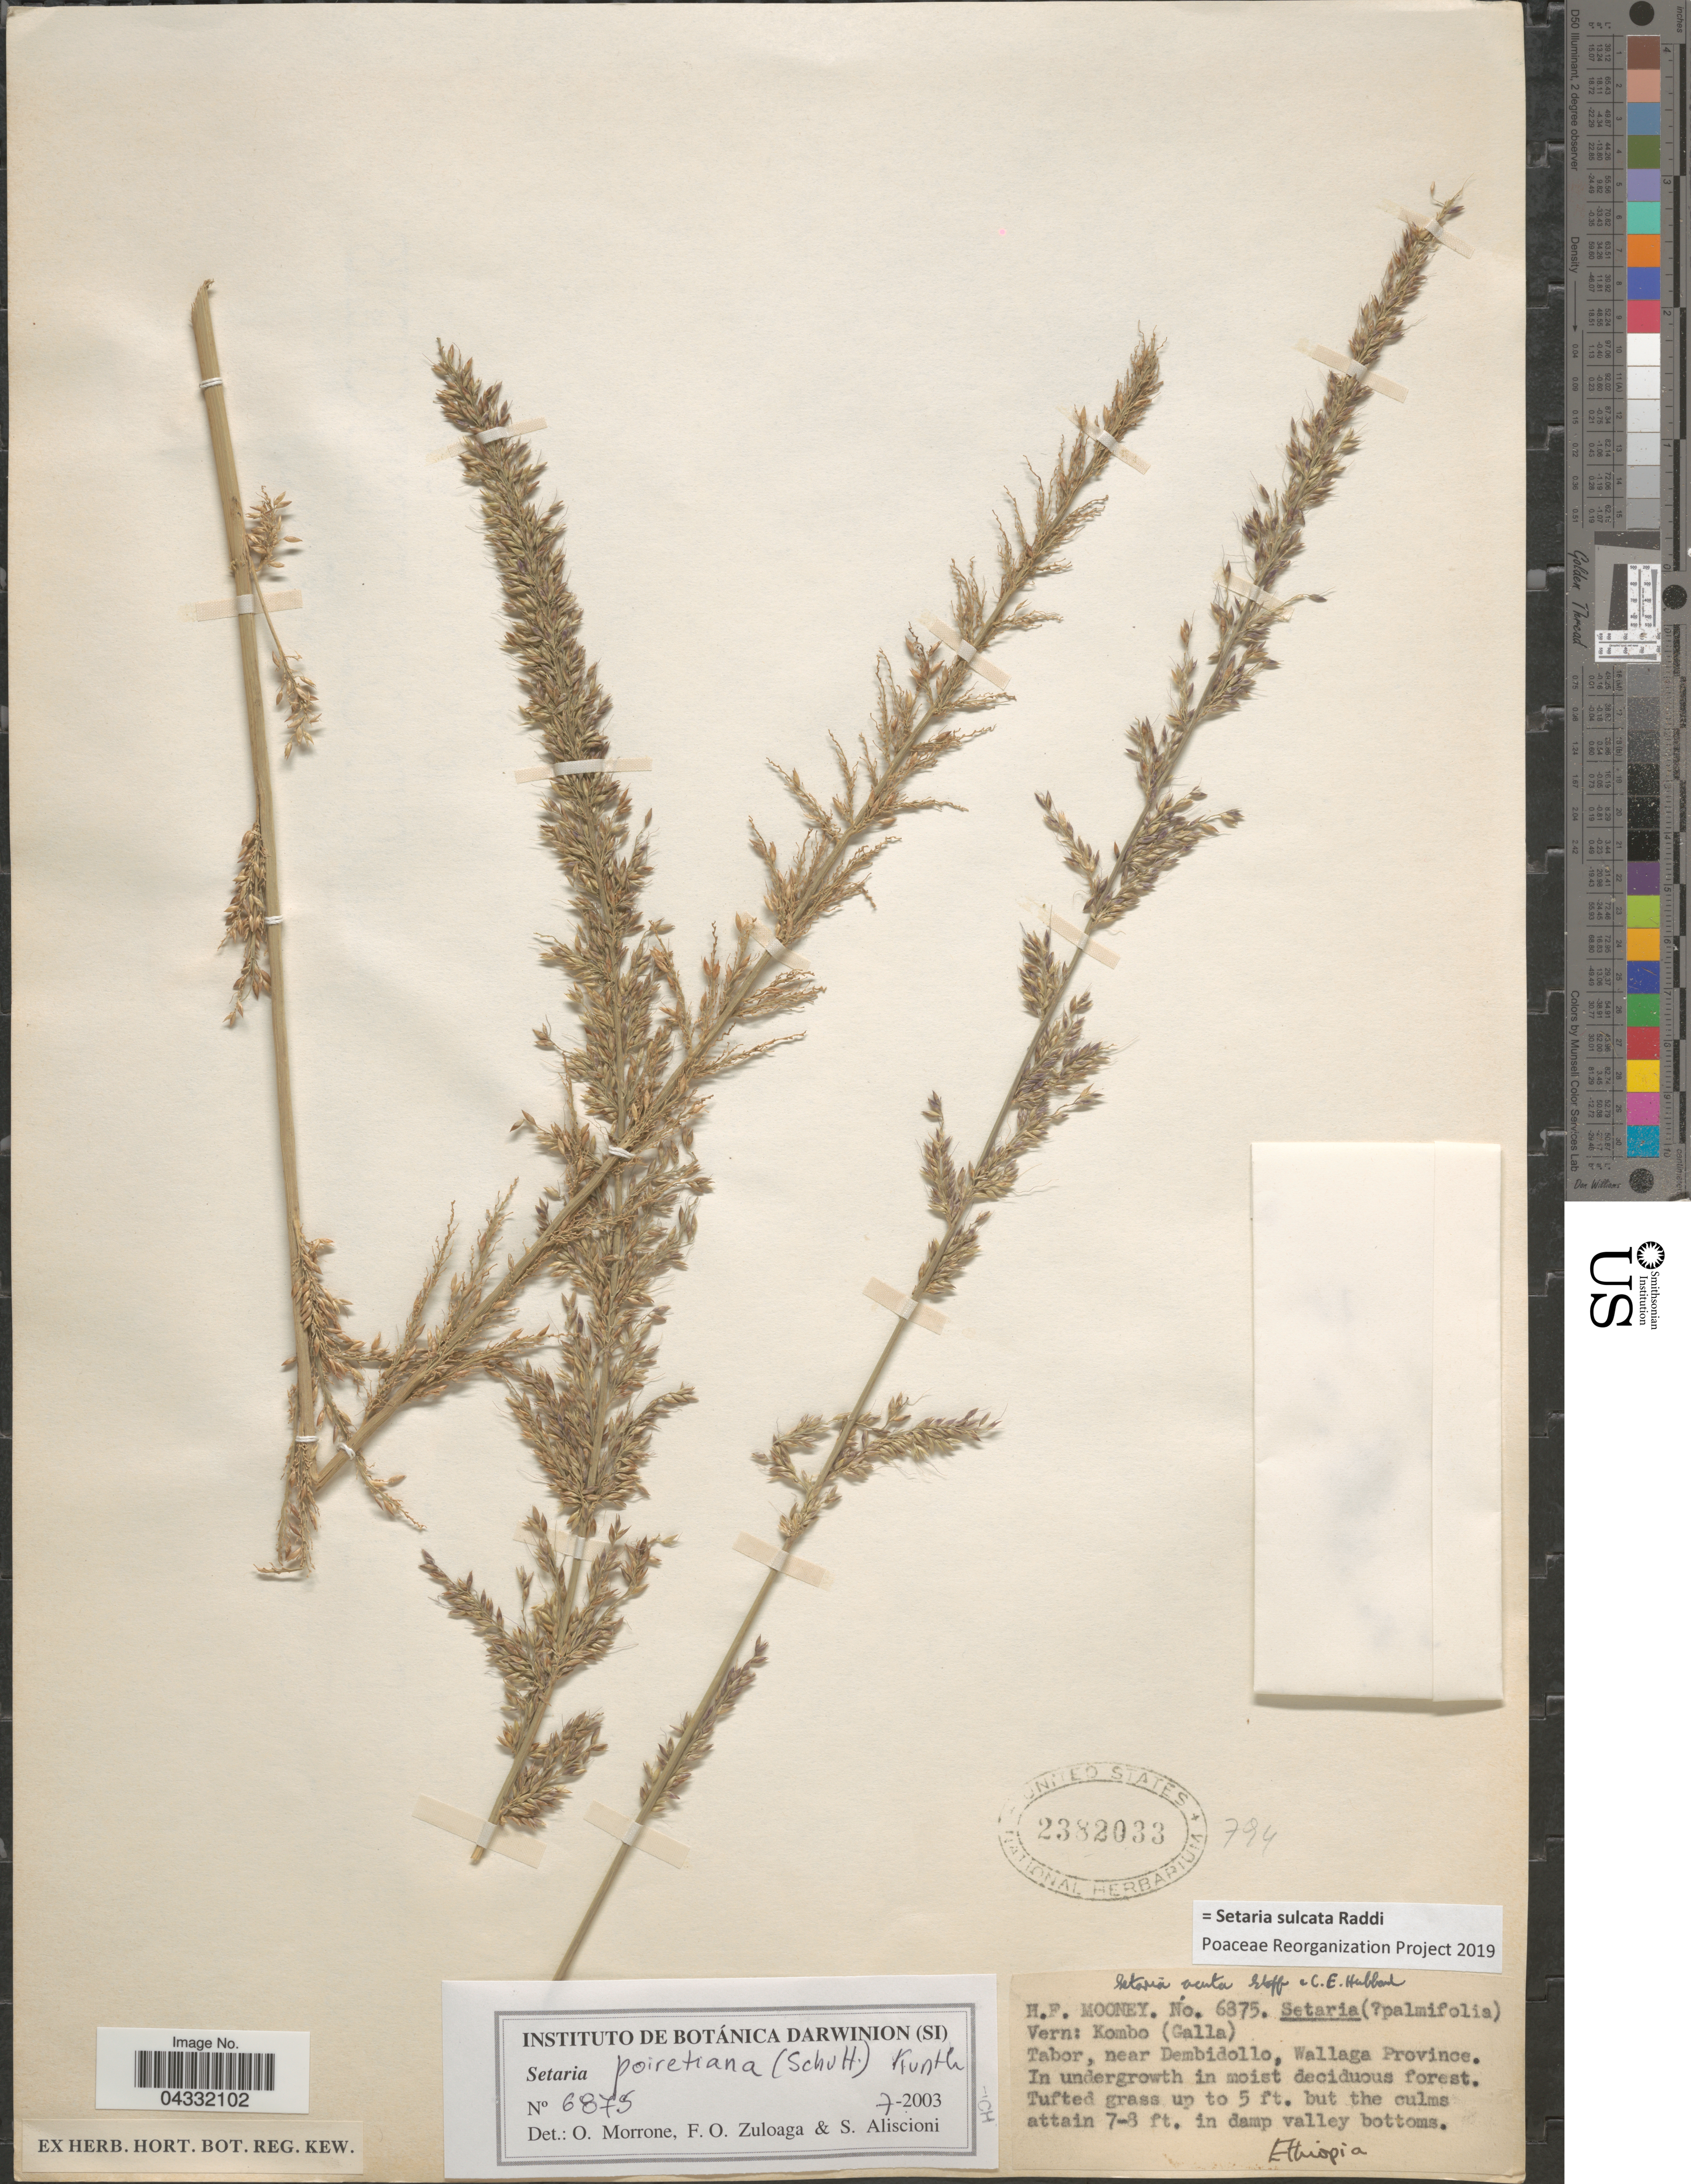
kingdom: Plantae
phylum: Tracheophyta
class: Liliopsida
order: Poales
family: Poaceae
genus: Setaria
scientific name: Setaria sulcata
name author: Raddi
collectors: H. Mooney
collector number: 6875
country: Ethiopia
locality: Tabor, near Dembidollo, Wallaga Province. In undergrowth in moist deciduous forest.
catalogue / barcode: US 2382033